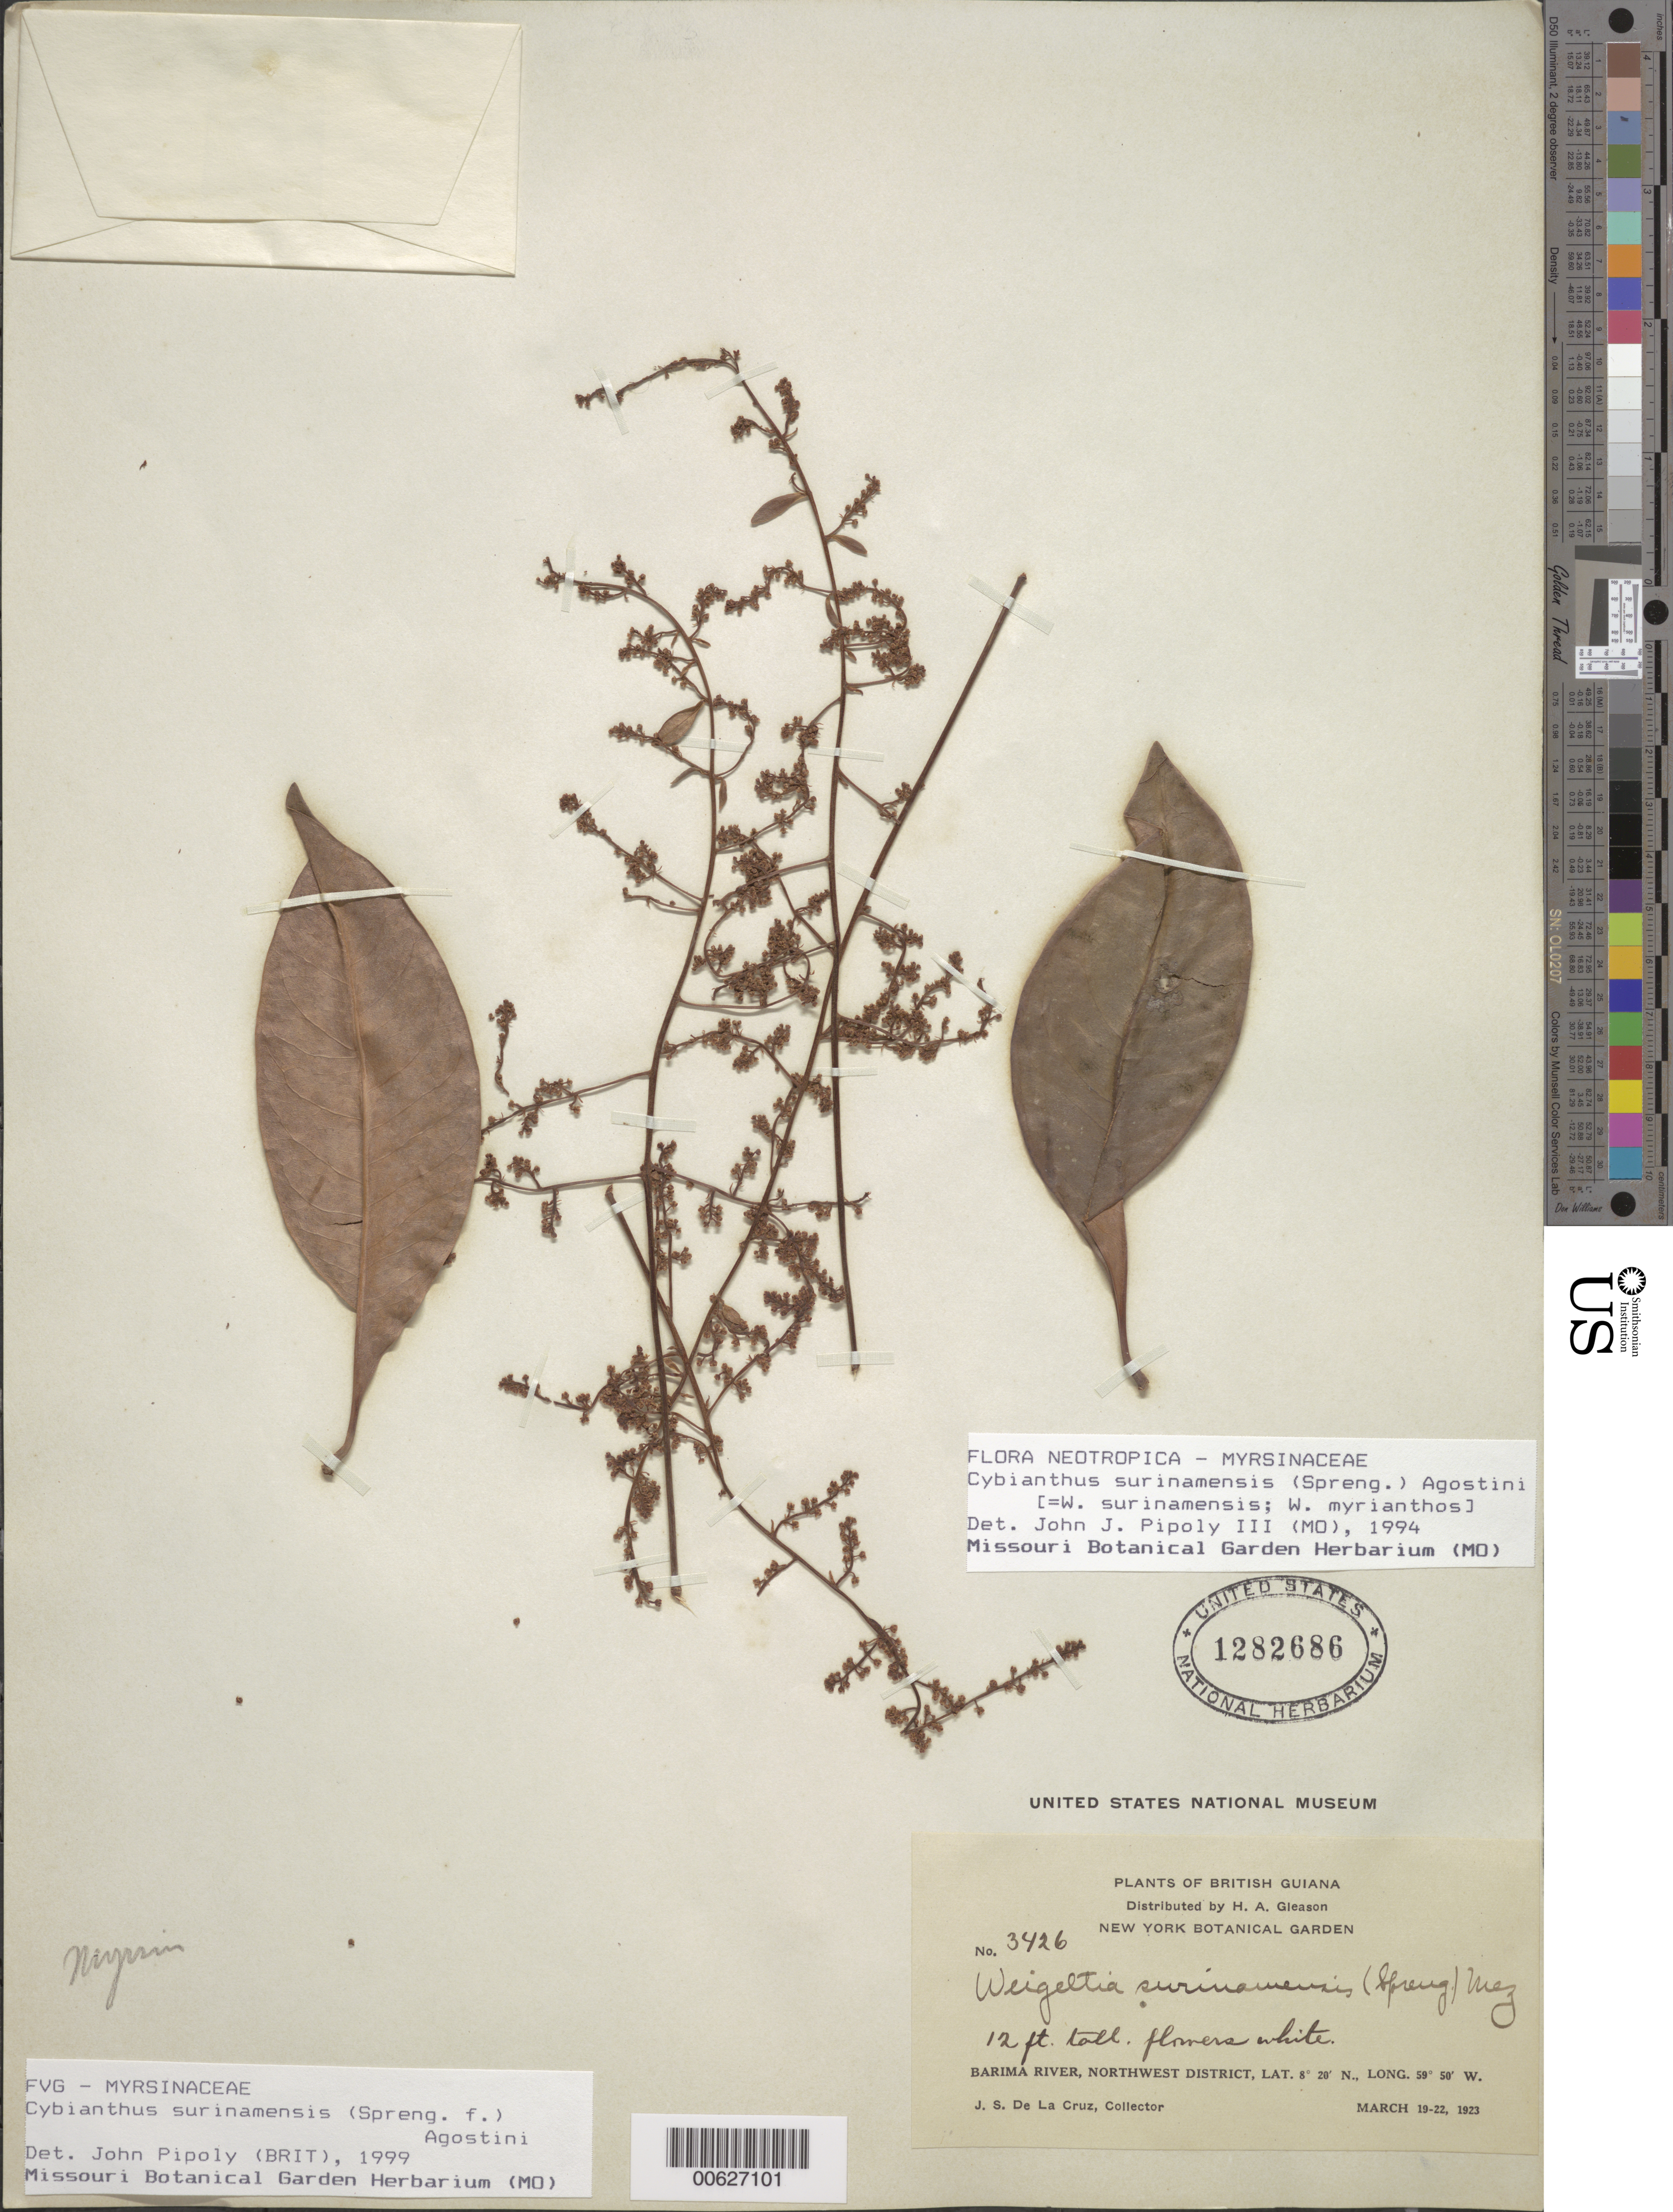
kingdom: Plantae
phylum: Tracheophyta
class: Magnoliopsida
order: Ericales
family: Primulaceae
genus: Cybianthus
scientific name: Cybianthus surinamensis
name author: (Spreng.) G. Agostini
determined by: Pipoly, J. J., III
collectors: J. S. de la Cruz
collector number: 3426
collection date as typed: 19-Mar-23 to 22-Mar-23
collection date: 1923-03-19/1923-03-22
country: Guyana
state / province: Barima-Waini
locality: Barima R., NW District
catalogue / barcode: US 1282686